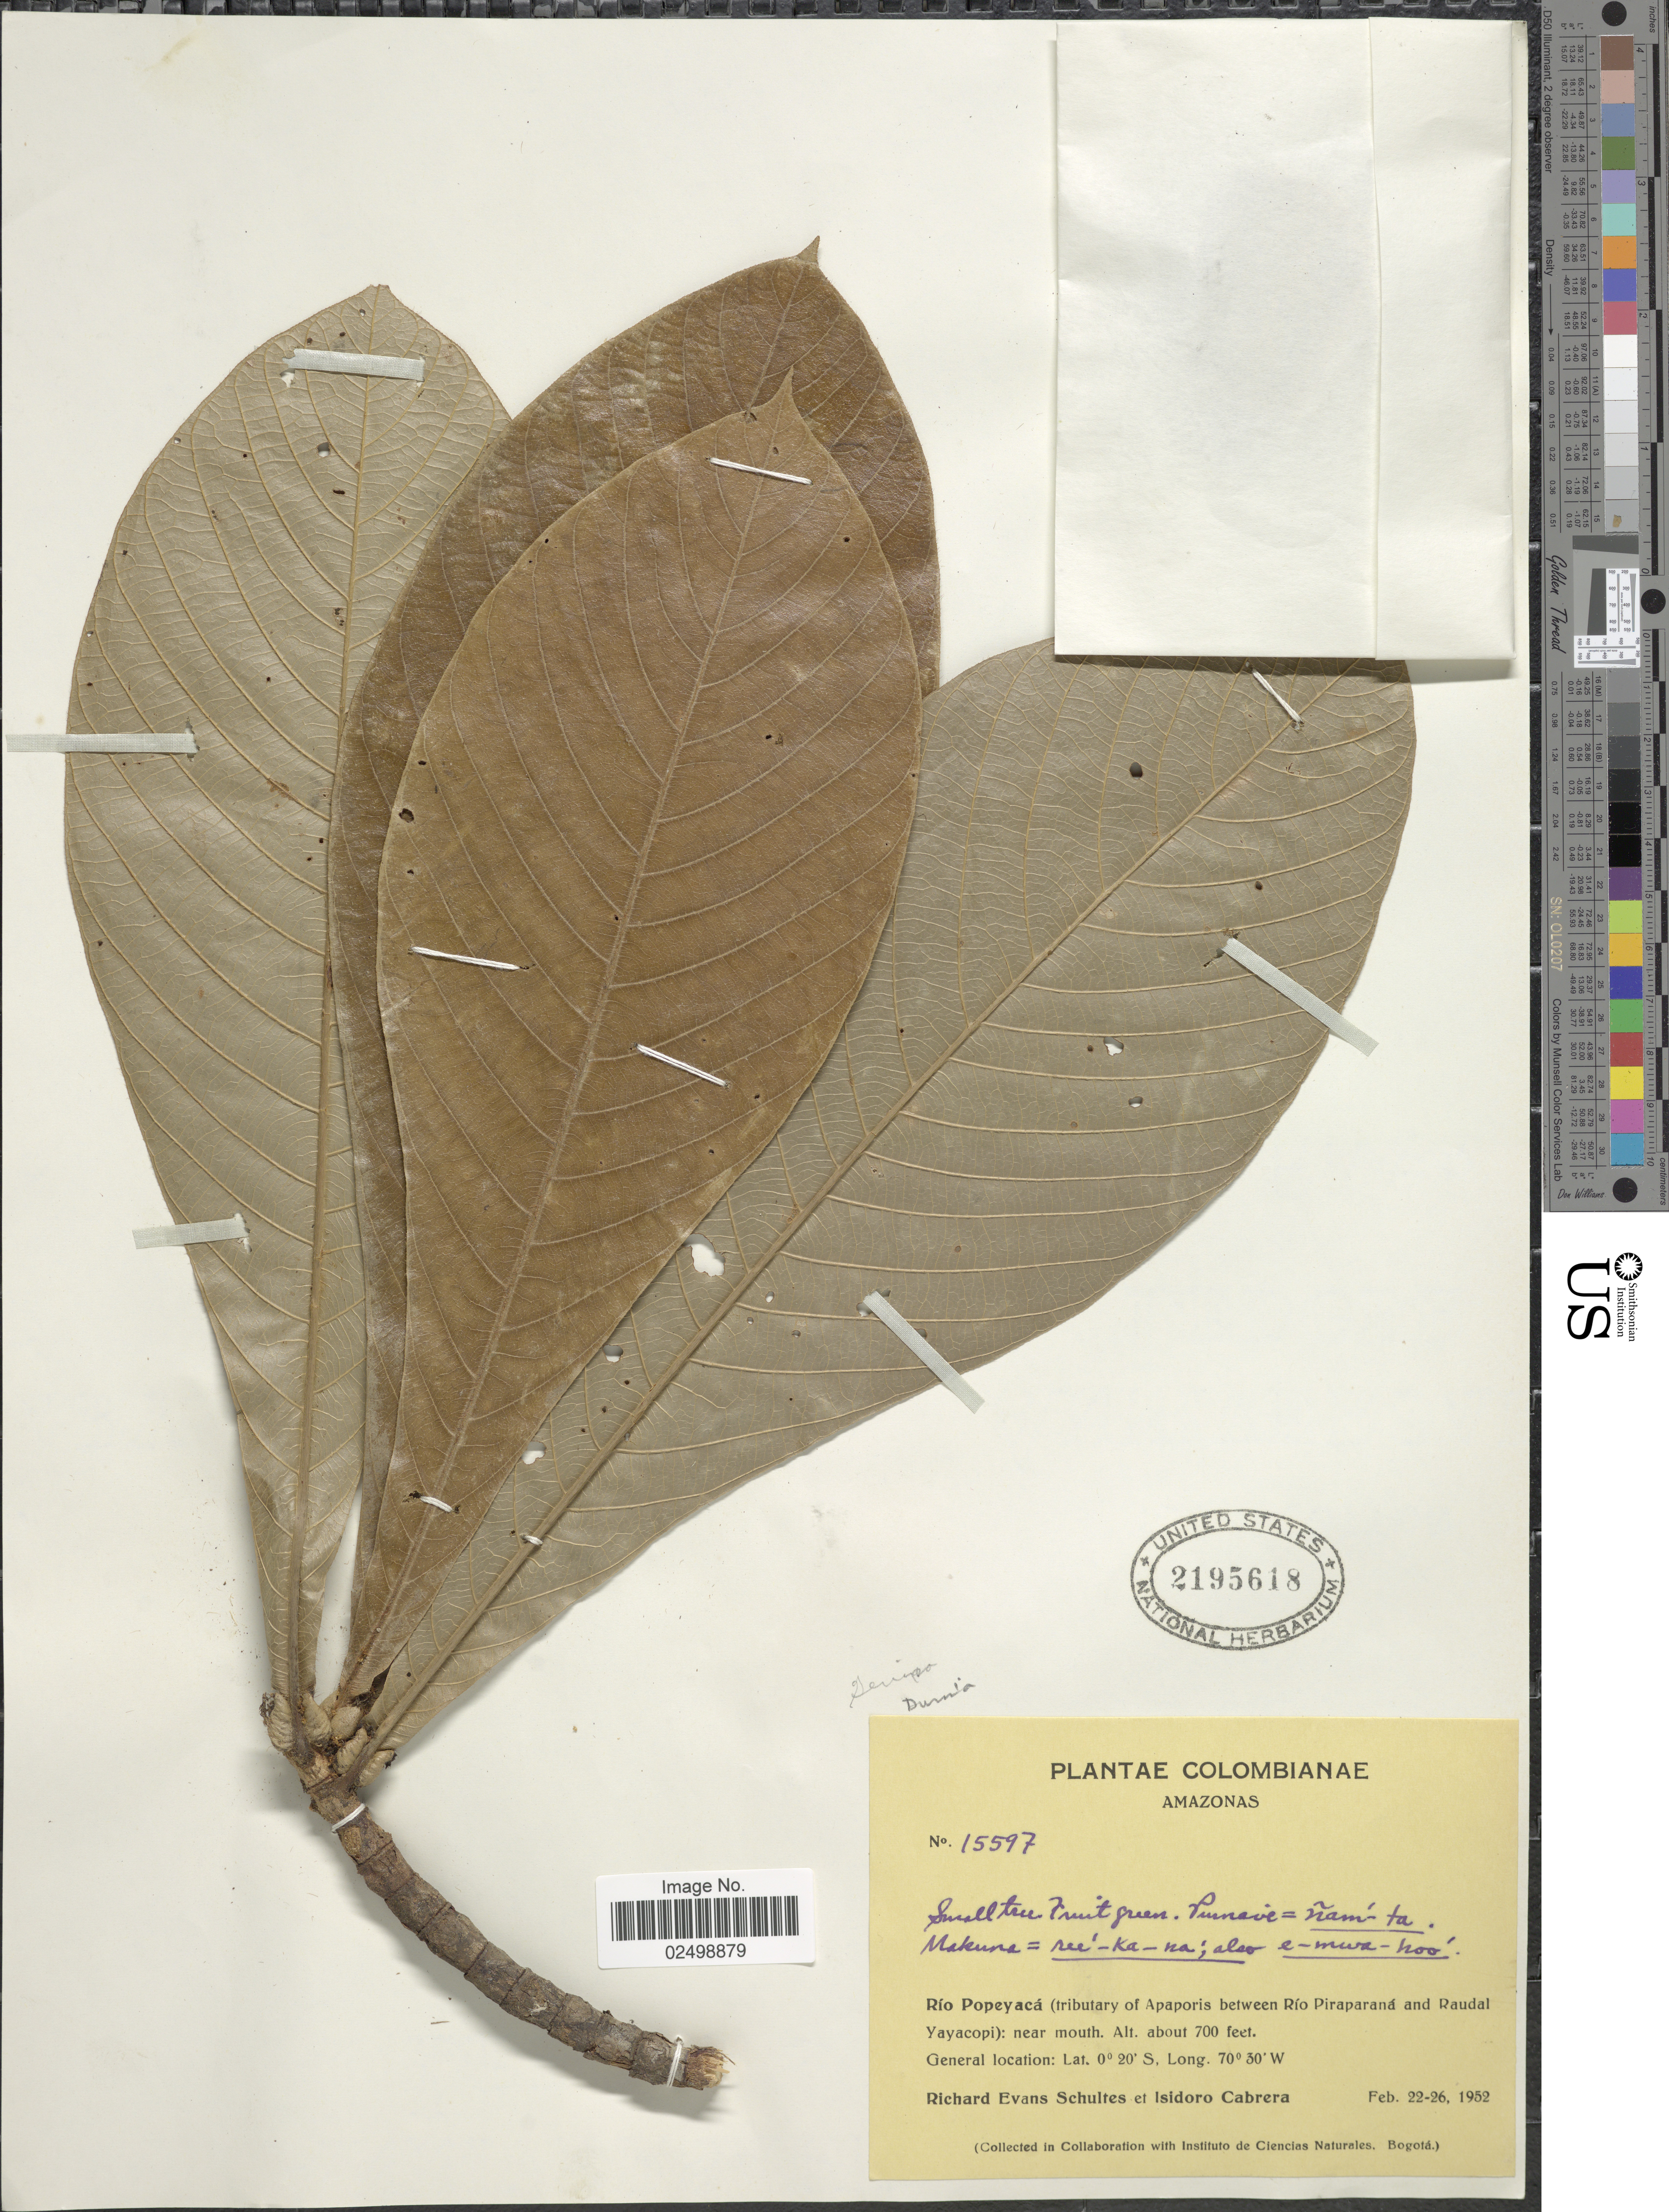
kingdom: Plantae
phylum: Tracheophyta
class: Magnoliopsida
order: Gentianales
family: Rubiaceae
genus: Duroia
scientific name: Duroia saccifera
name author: (Mart. ex Roem. & Schult.) Hook. f. ex K. Schum.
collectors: R. E. Schultes & I. Cabrera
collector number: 15597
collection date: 1952-02-22/1952-02-26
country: Colombia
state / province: Amazônas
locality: Rio Popeyacá (tributary of Apaporis between Río Piraparaná and Raudal Yayacopi): near mouth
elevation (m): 213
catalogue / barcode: US 2195618